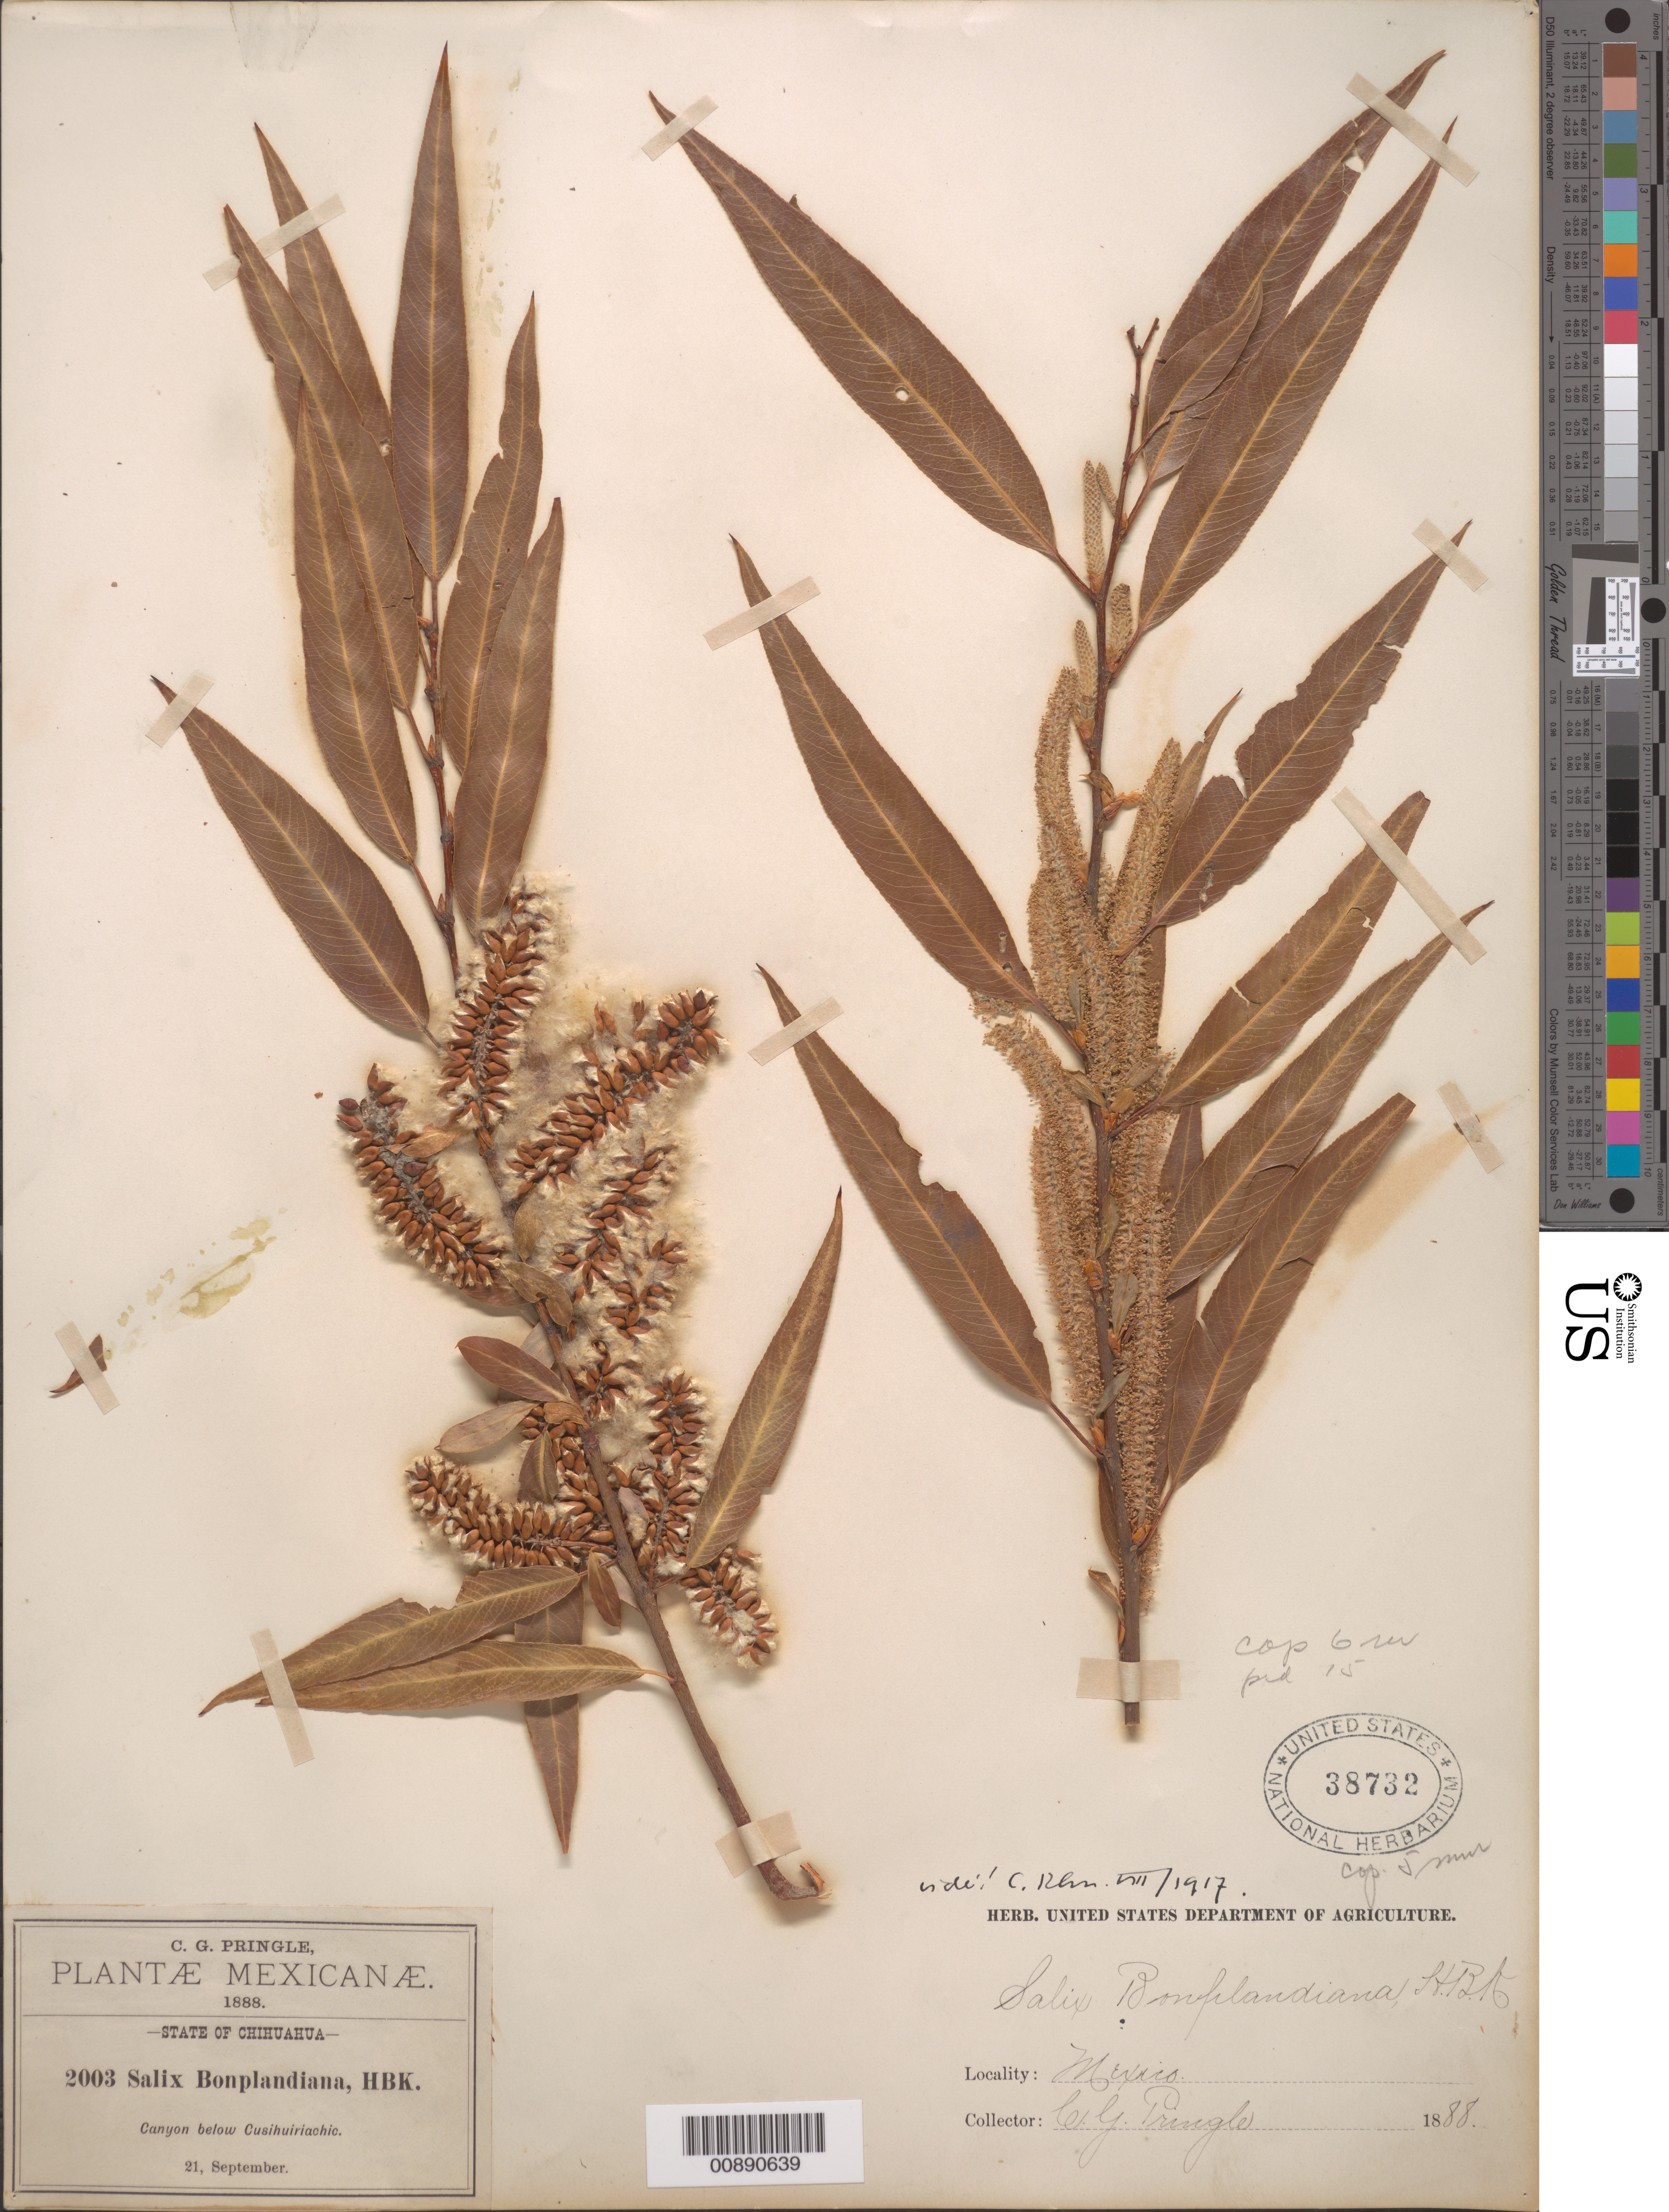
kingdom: Plantae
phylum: Tracheophyta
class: Magnoliopsida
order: Malpighiales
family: Salicaceae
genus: Salix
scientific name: Salix bonplandiana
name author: Kunth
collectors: C. G. Pringle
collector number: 2003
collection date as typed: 21 Sep 1888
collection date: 1888-09-21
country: Mexico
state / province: Chihuahua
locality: Canyon below Cusihuiriachic, Chihuahua.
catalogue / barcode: US 38732